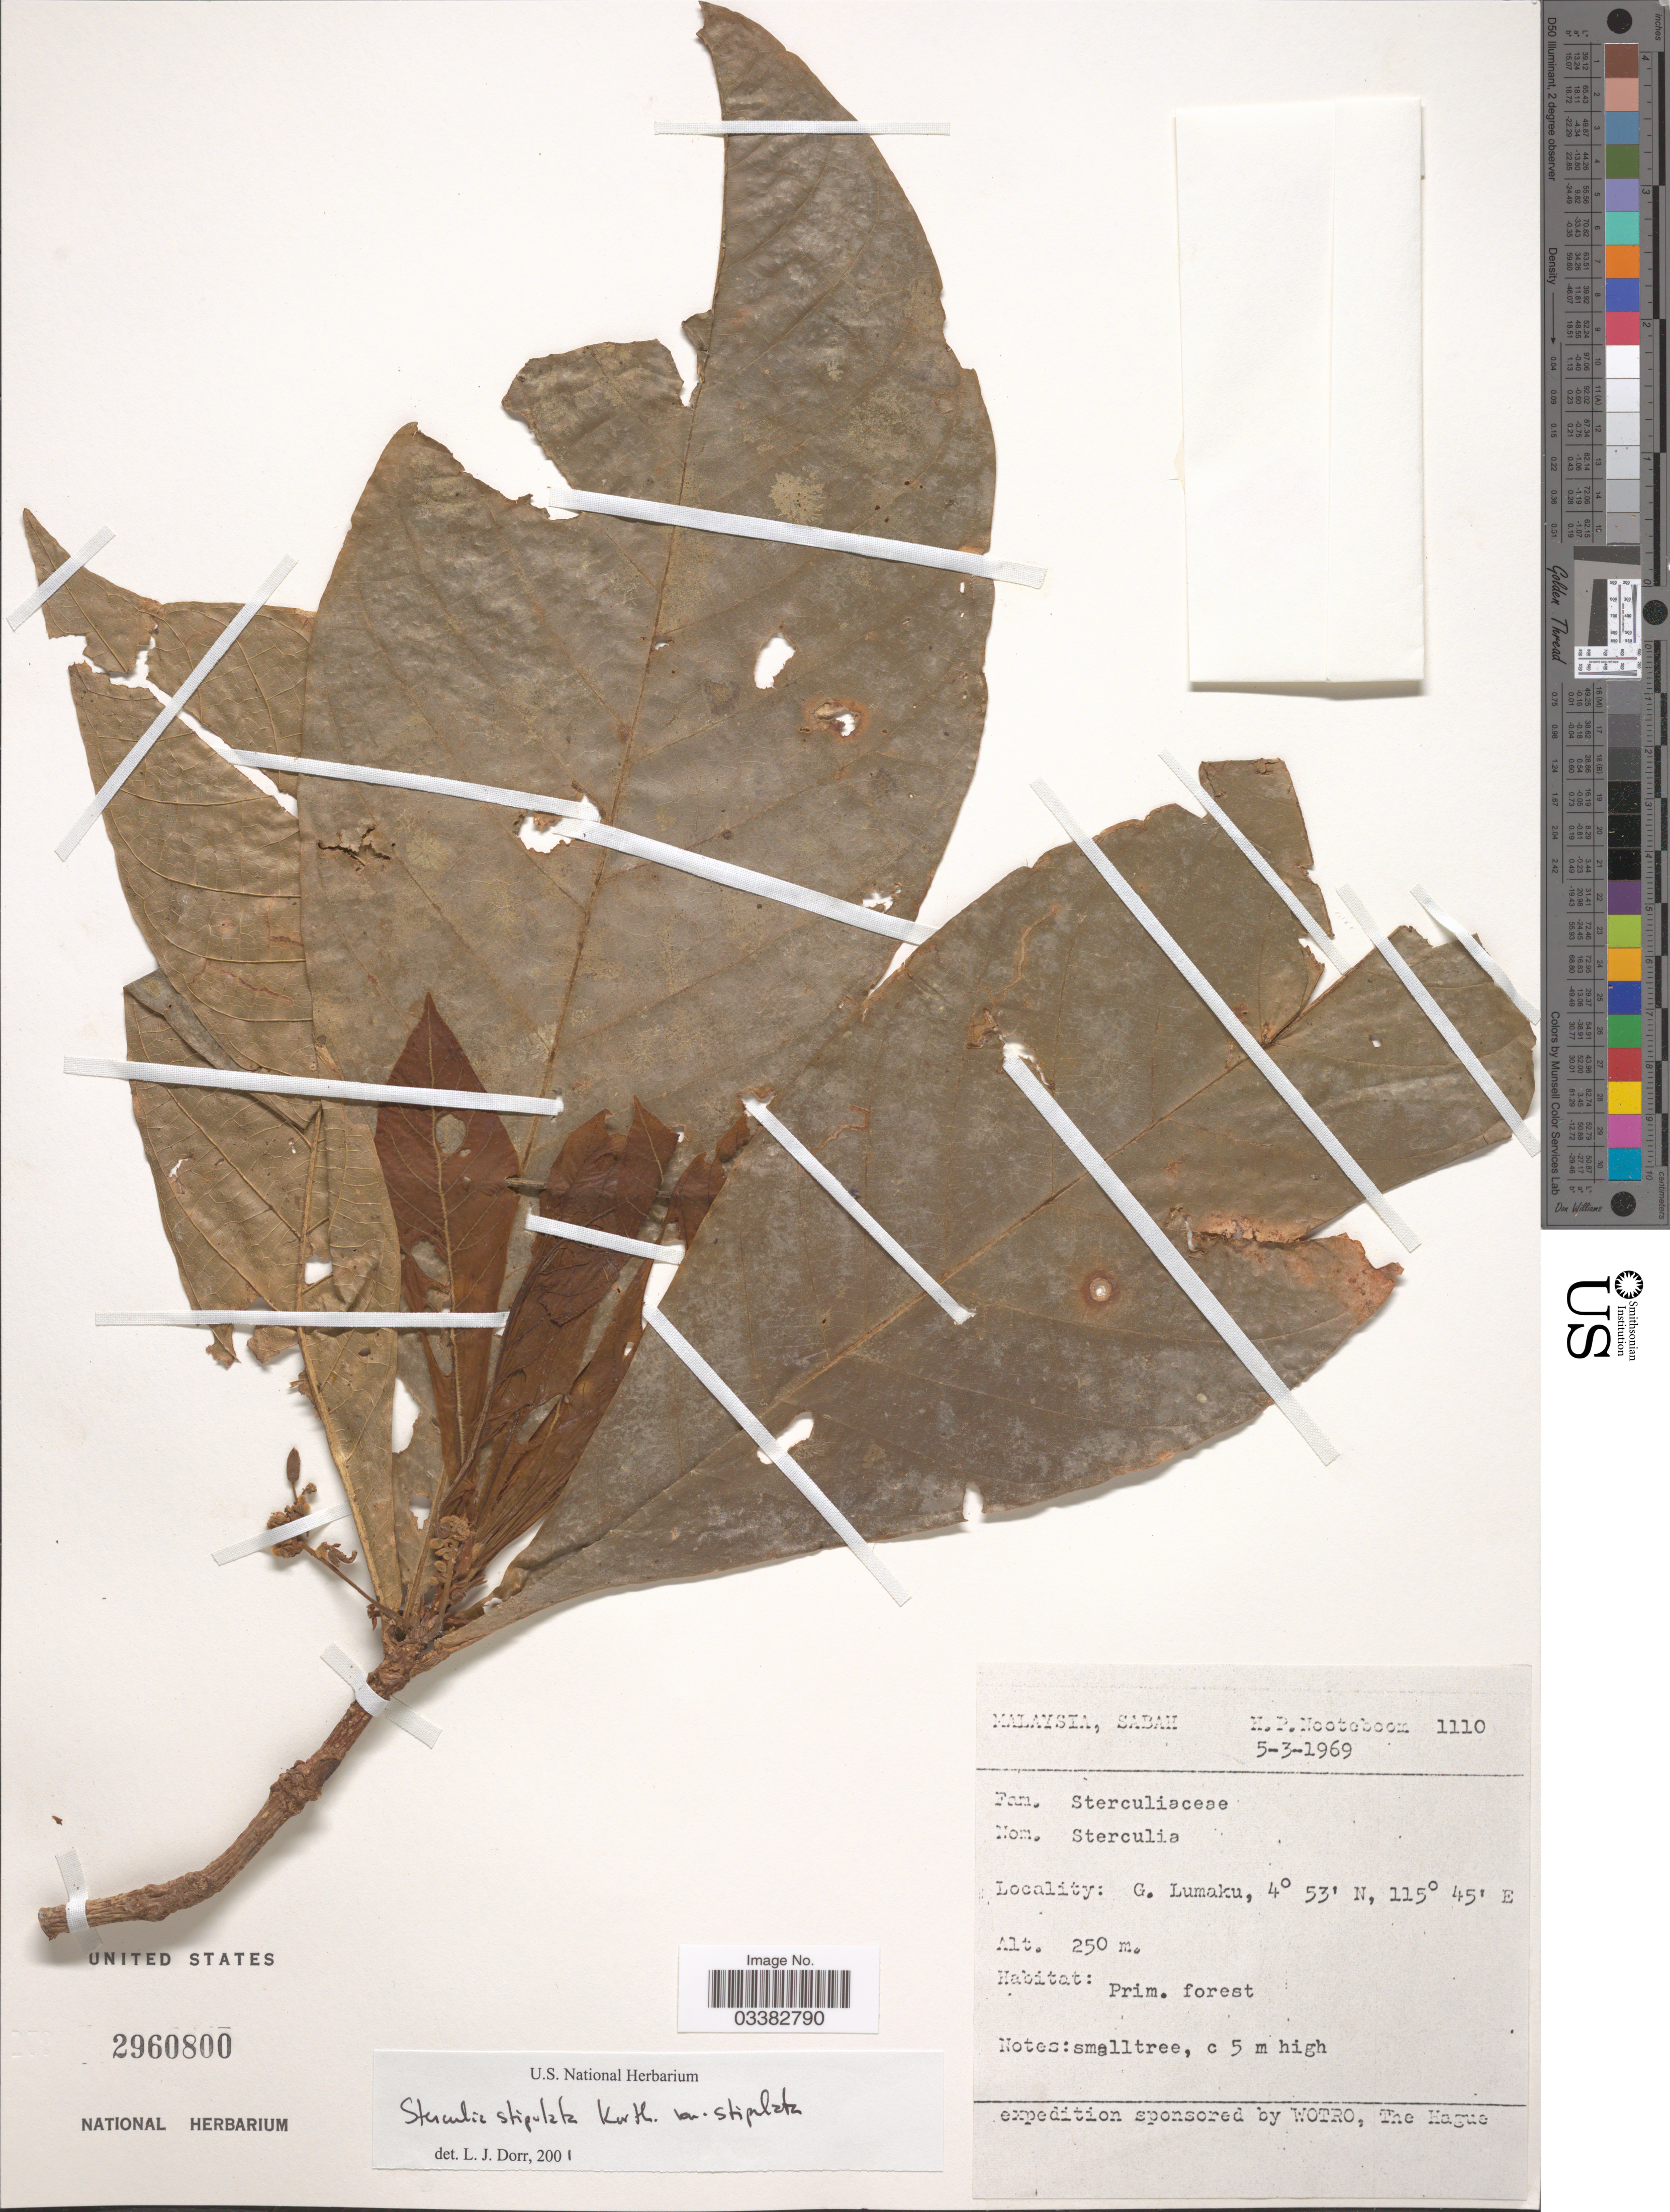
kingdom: Plantae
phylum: Tracheophyta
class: Magnoliopsida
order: Malvales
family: Malvaceae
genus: Sterculia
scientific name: Sterculia stipulata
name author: Korth.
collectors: H. P. Nooteboom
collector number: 1110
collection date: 1969-03-05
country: Malaysia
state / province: Sabah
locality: G. Lumaku.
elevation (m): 250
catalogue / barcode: US 2960800